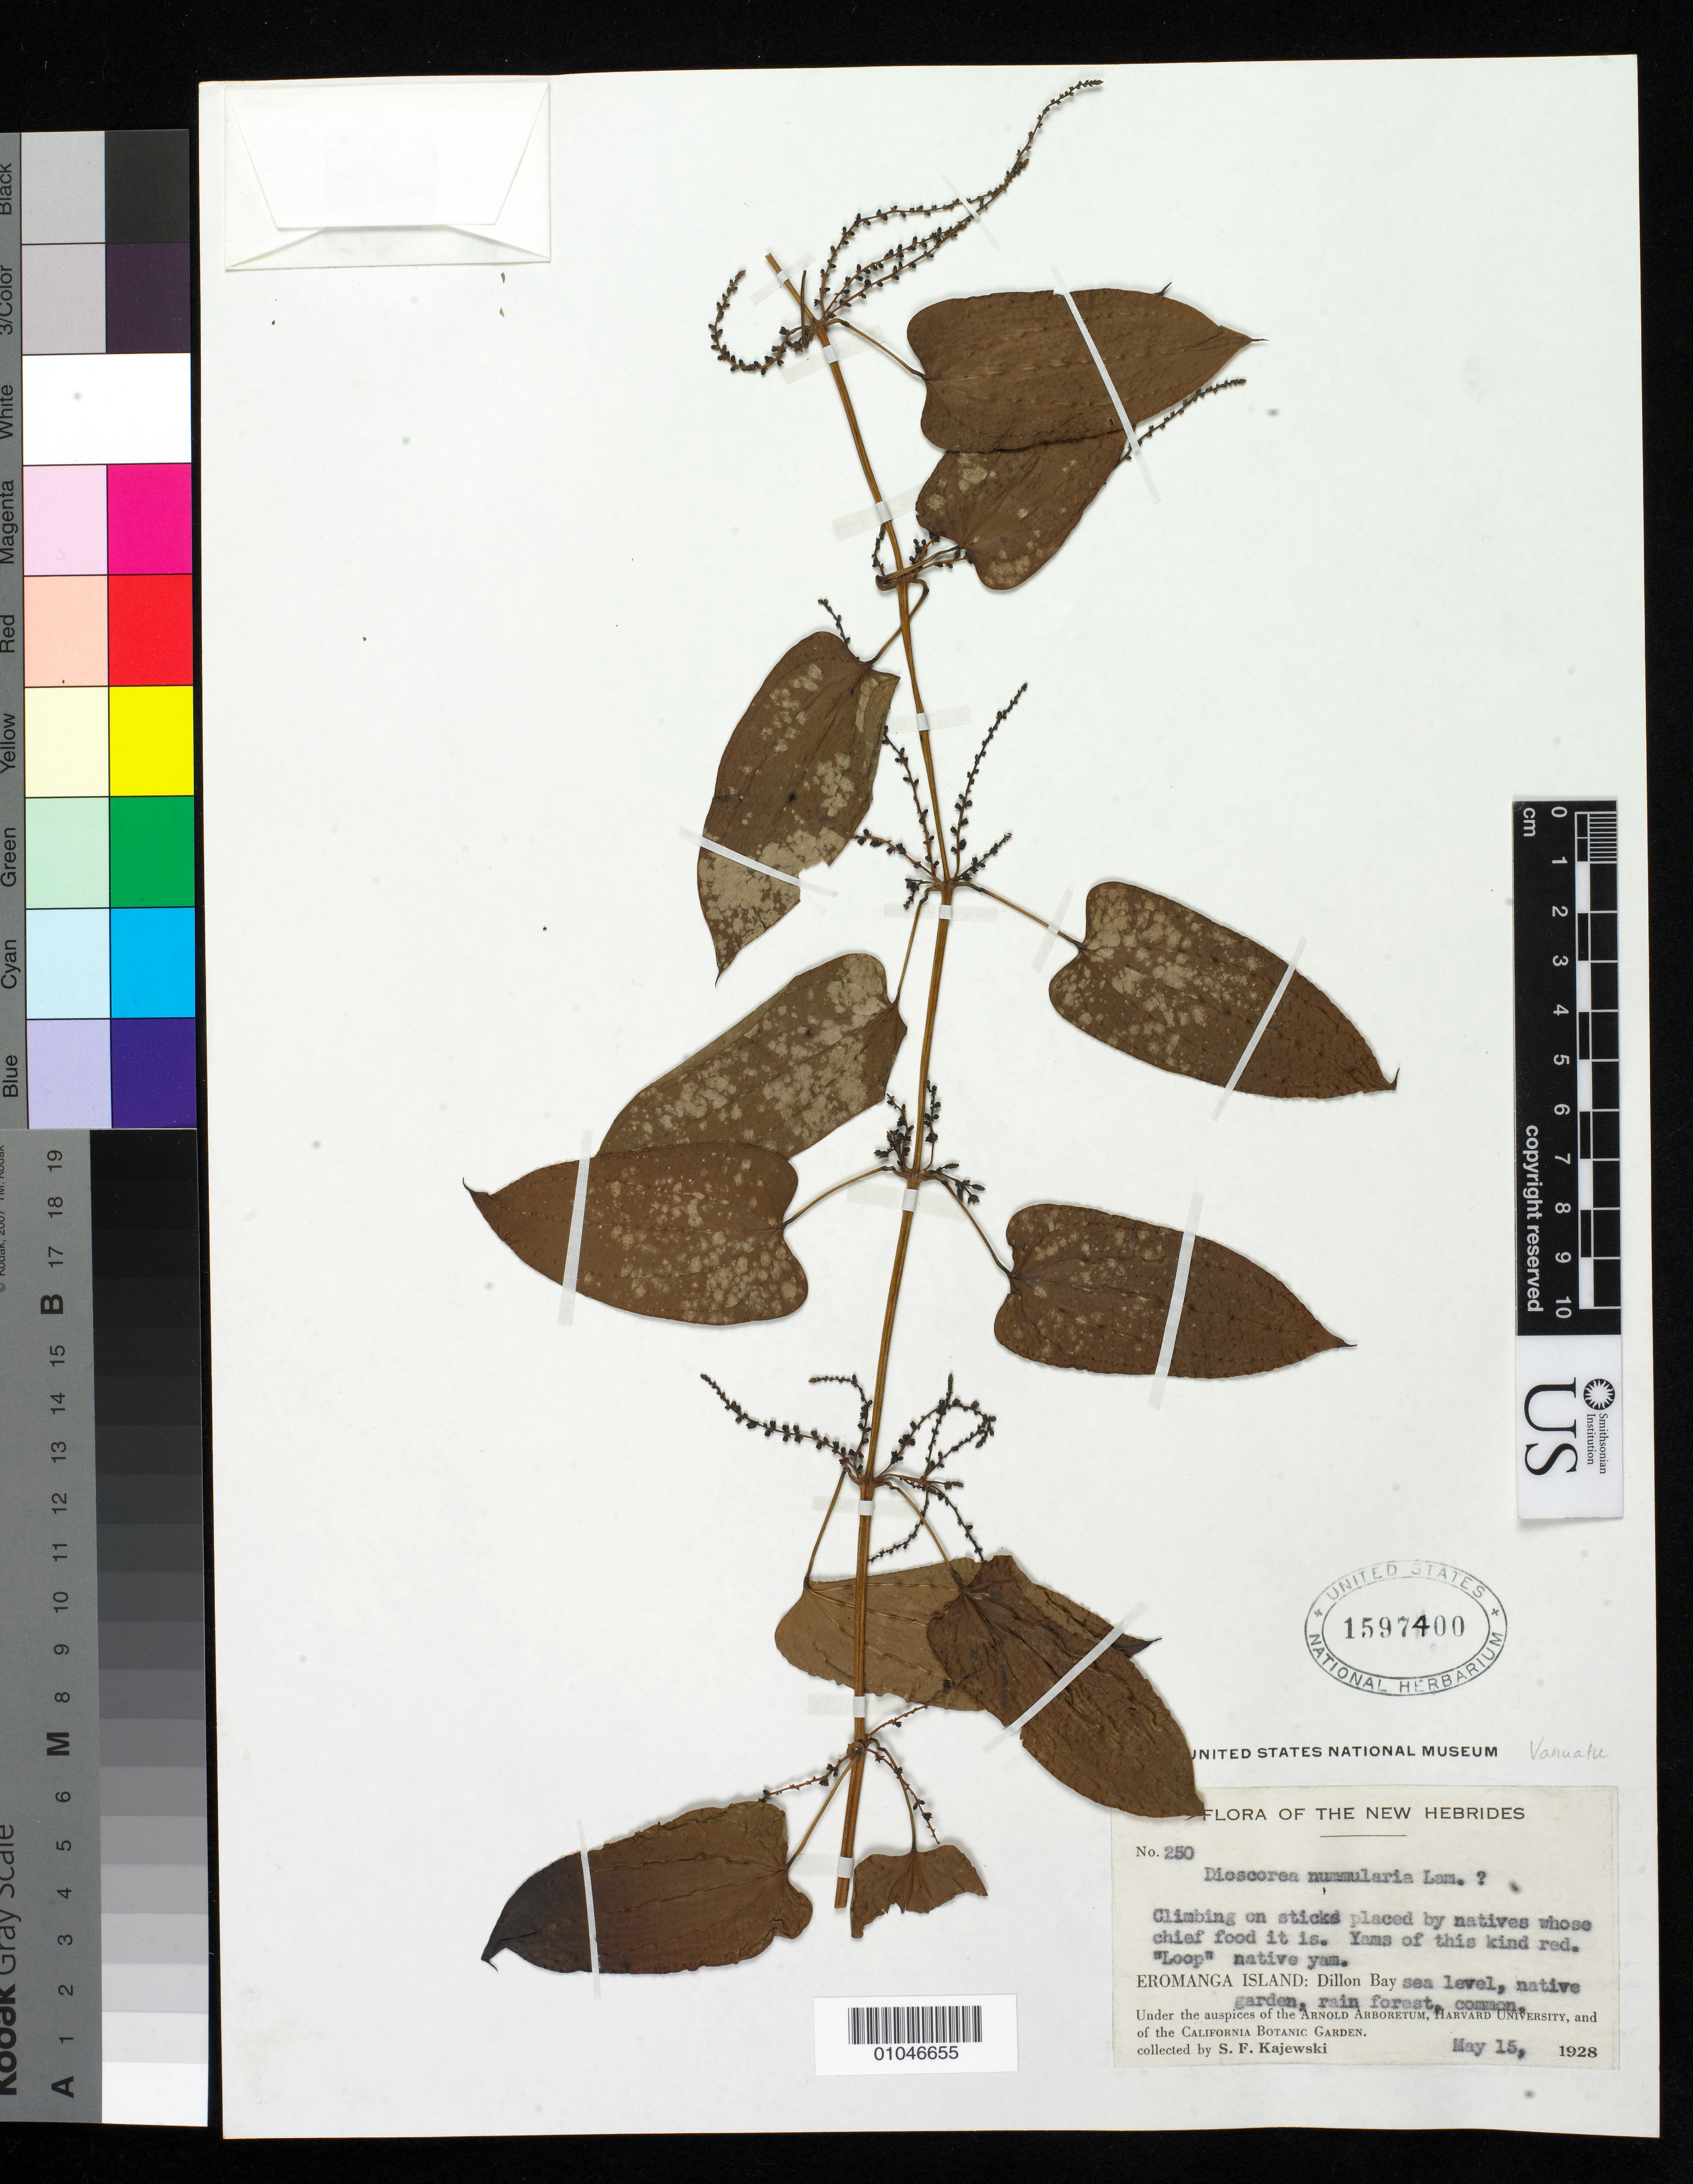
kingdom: Plantae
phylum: Tracheophyta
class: Liliopsida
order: Dioscoreales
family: Dioscoreaceae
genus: Dioscorea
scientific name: Dioscorea nummularia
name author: Lam.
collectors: S. Kajewski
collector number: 250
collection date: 1928-05-15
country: Vanuatu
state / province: Tafea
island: Erromango [Eromanga]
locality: Dillon Bay, Eromanga Island, New Herbrides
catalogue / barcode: US 1597400